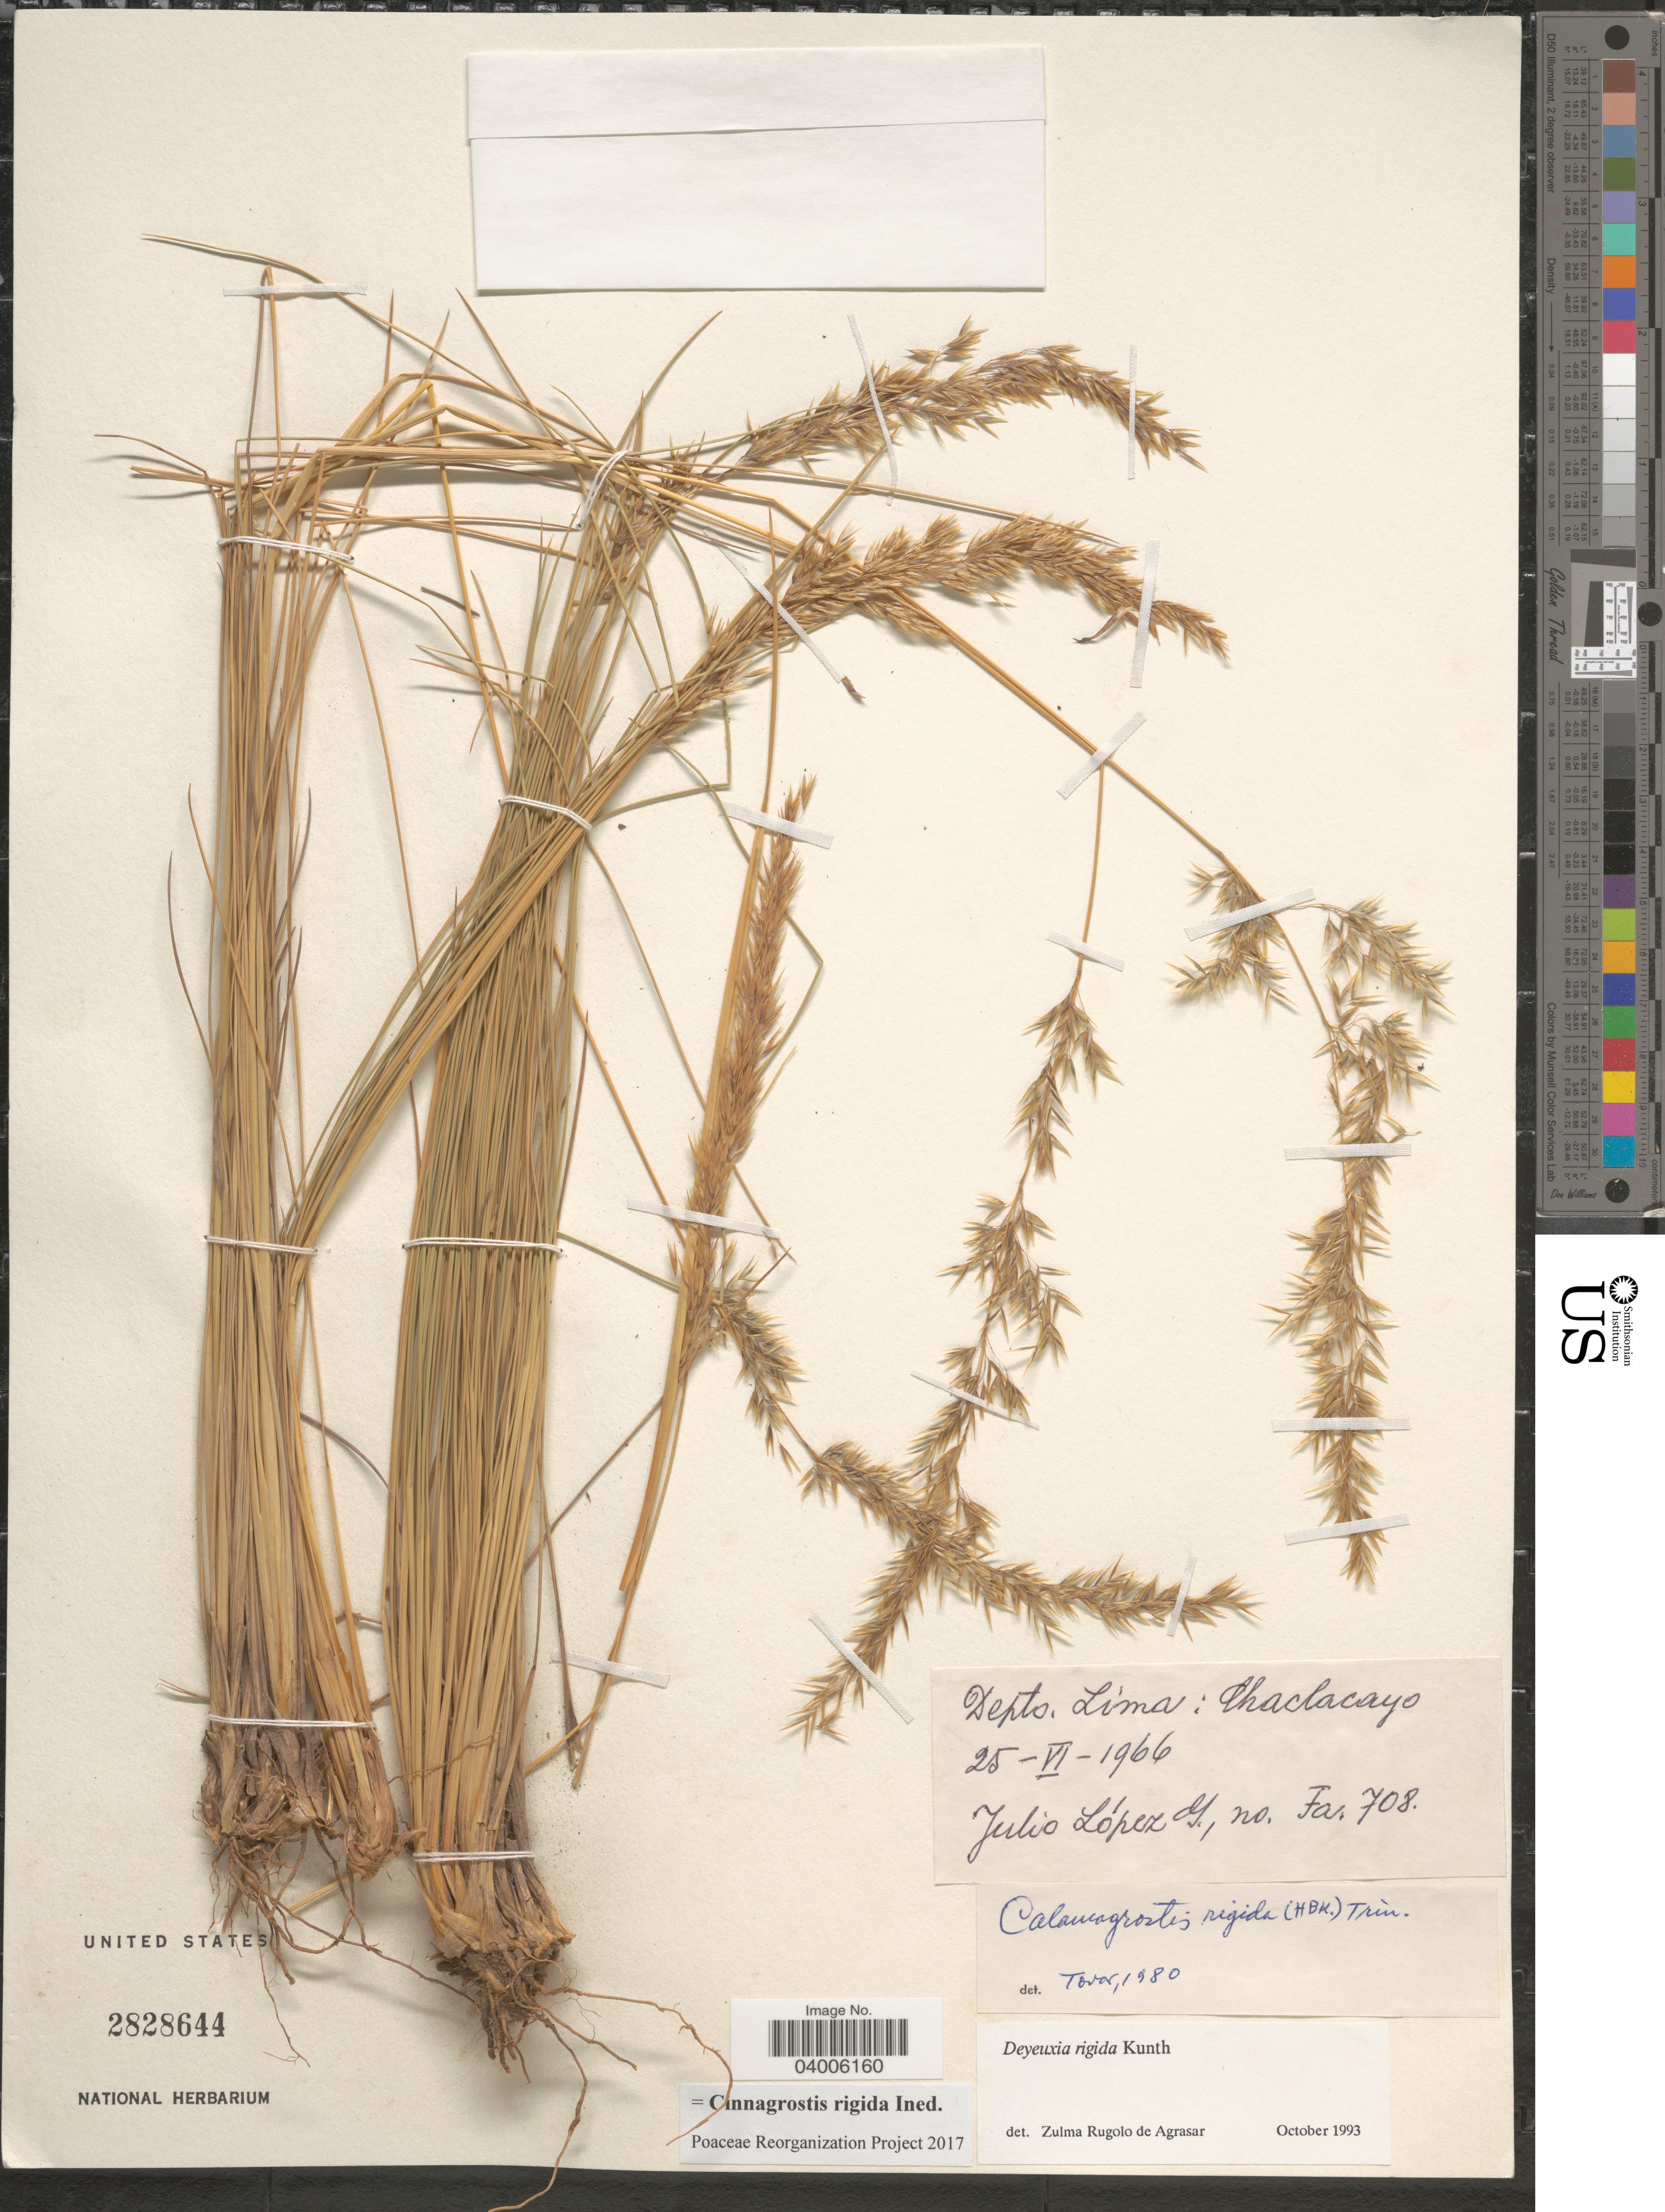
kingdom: Plantae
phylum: Tracheophyta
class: Liliopsida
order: Poales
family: Poaceae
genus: Cinnagrostis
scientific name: Cinnagrostis rigida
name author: (Kunth) P.M. Peterson et al.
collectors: J. López G.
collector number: Fa.708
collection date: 1966-06-25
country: Peru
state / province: Lima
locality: Depto. Lima: Chaclacayo.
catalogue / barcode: US 2828644